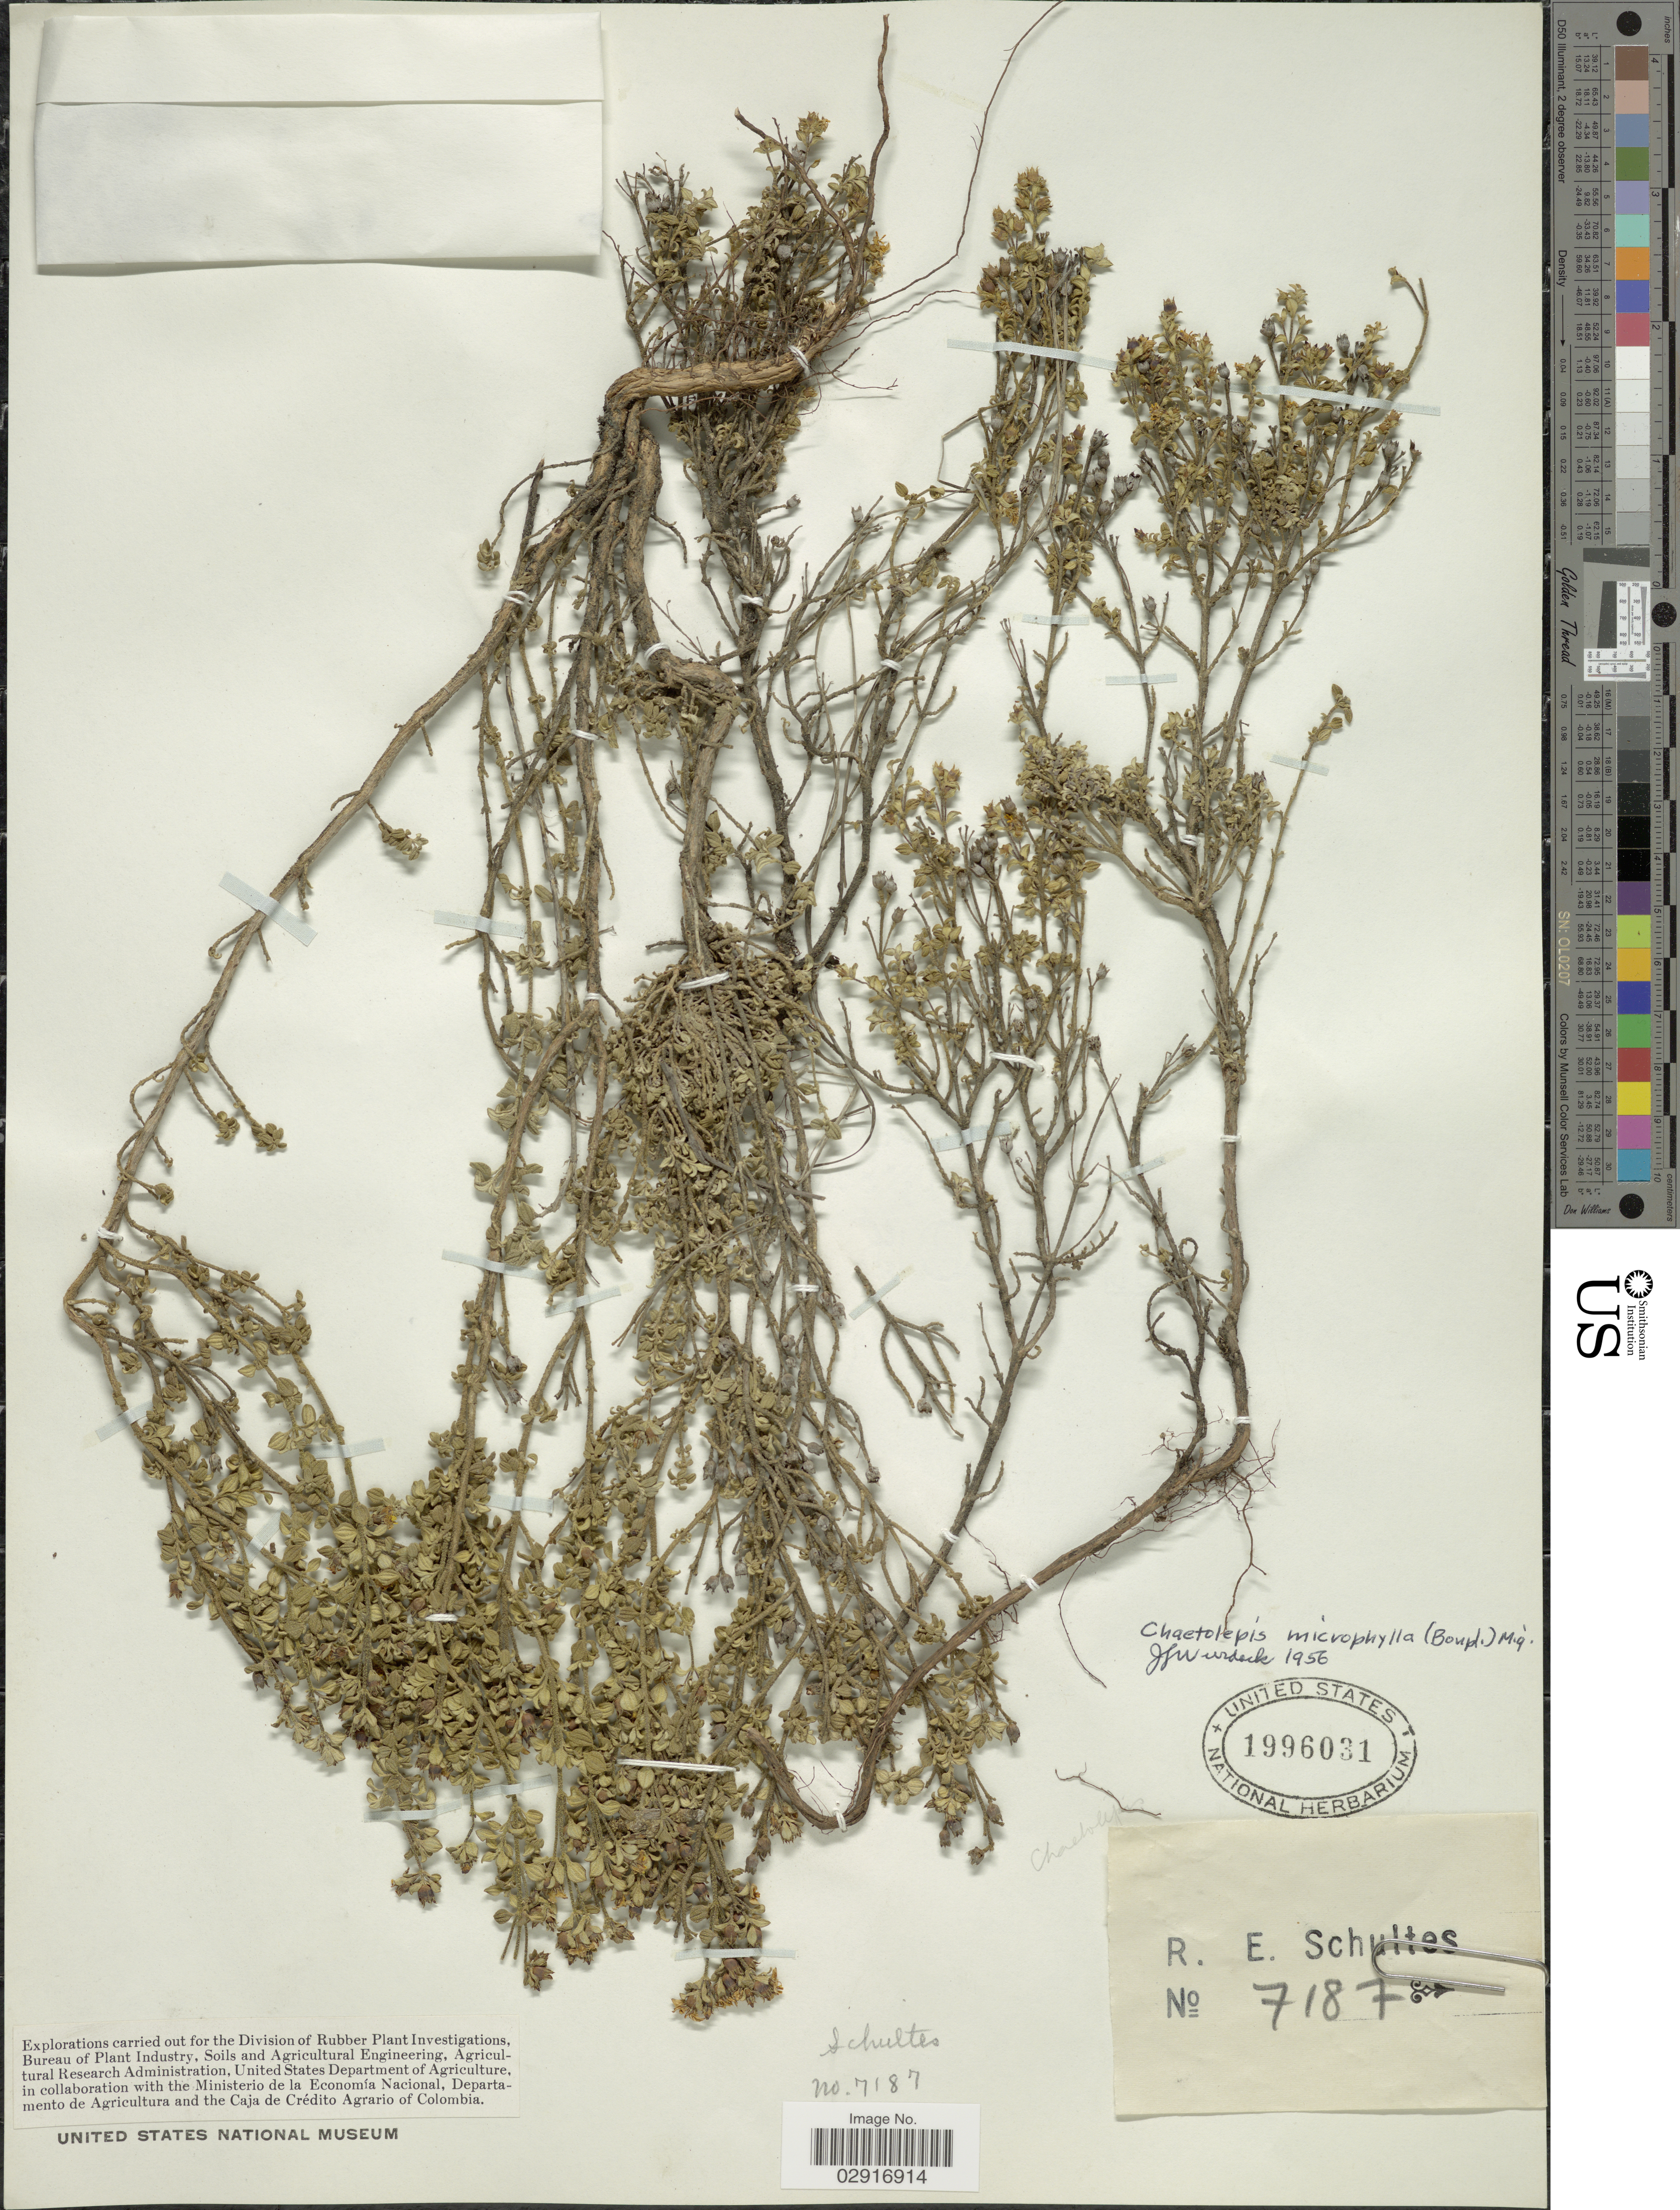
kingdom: Plantae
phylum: Tracheophyta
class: Magnoliopsida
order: Myrtales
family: Melastomataceae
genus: Chaetolepis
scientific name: Chaetolepis microphylla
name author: (Bonpl.) Miq.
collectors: R. E. Schultes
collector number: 7187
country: Colombia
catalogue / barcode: US 1996031